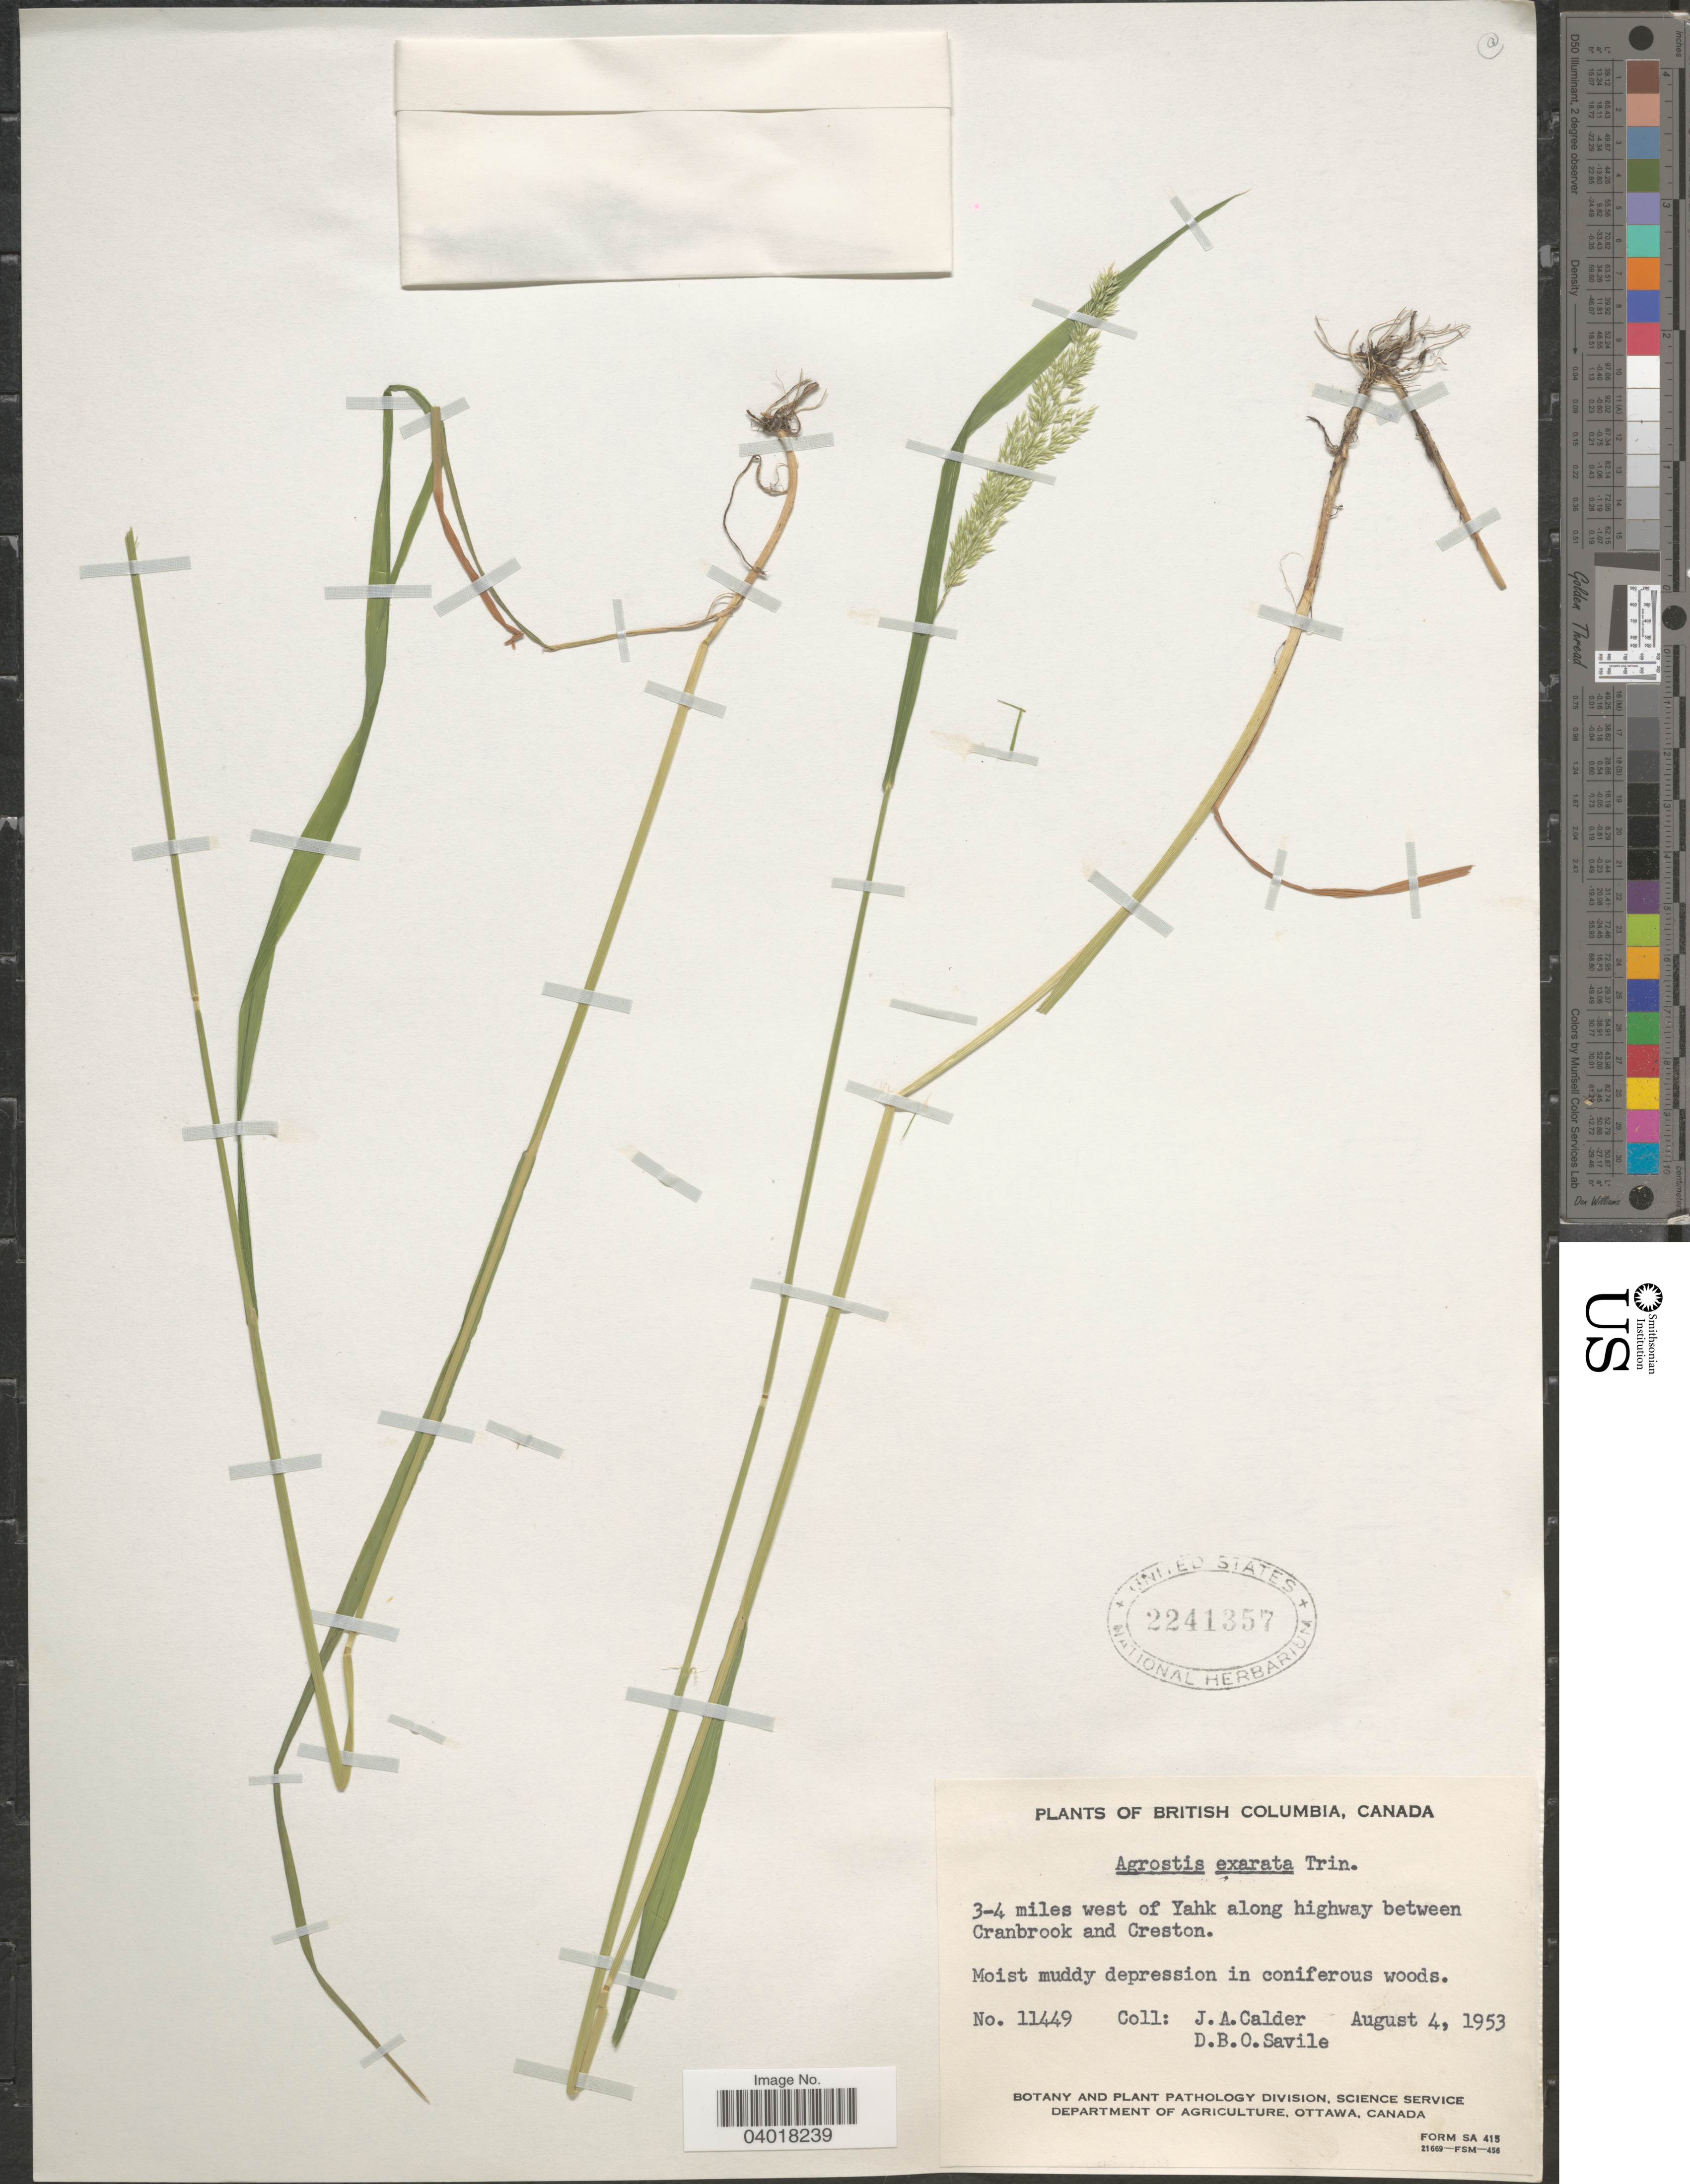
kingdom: Plantae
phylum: Tracheophyta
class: Liliopsida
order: Poales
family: Poaceae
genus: Agrostis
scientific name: Agrostis exarata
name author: Trin.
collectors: J. A. Calder & D. Savile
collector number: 11449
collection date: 1953-08-04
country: Canada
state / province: British Columbia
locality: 3-4 miles west of Yahk along highway between Cranbrook and Creston.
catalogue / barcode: US 2241357